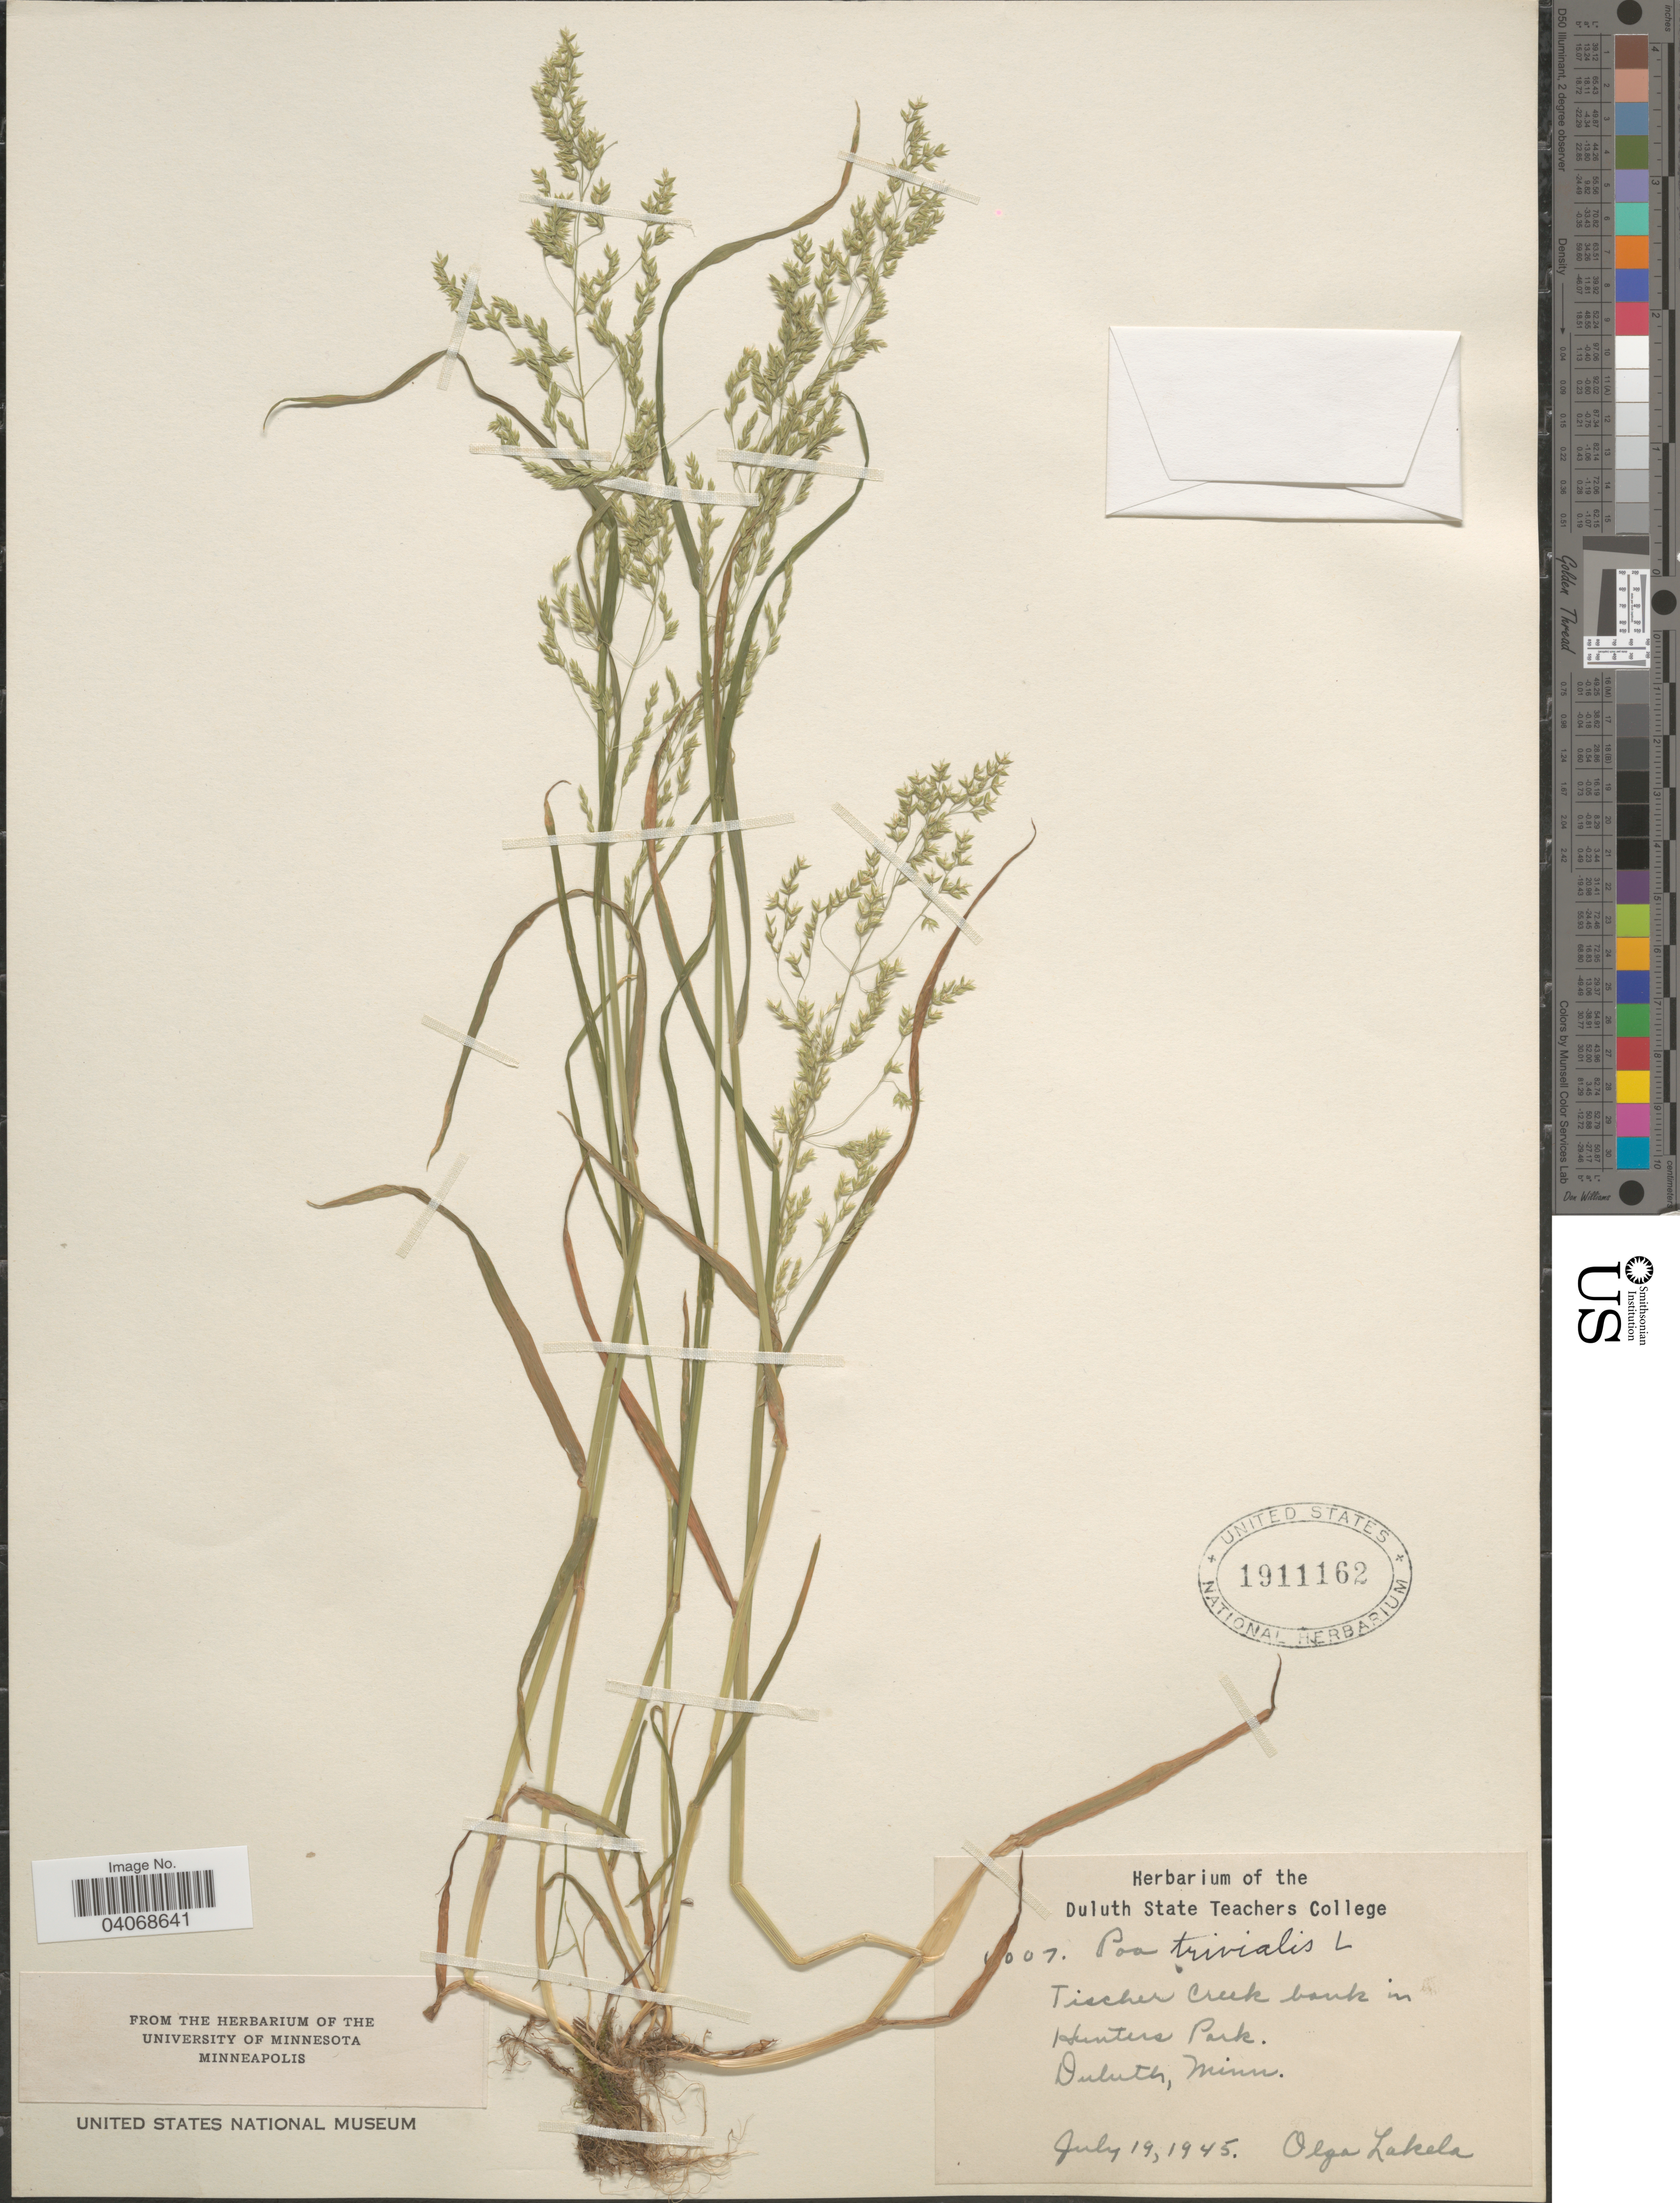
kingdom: Plantae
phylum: Tracheophyta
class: Liliopsida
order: Poales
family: Poaceae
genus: Poa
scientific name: Poa trivialis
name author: L.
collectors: O. K. Lakela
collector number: !007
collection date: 1945-07-19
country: United States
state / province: Minnesota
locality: Tischer Creek bank in Hunters Park. Duluth.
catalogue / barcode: US 1911162